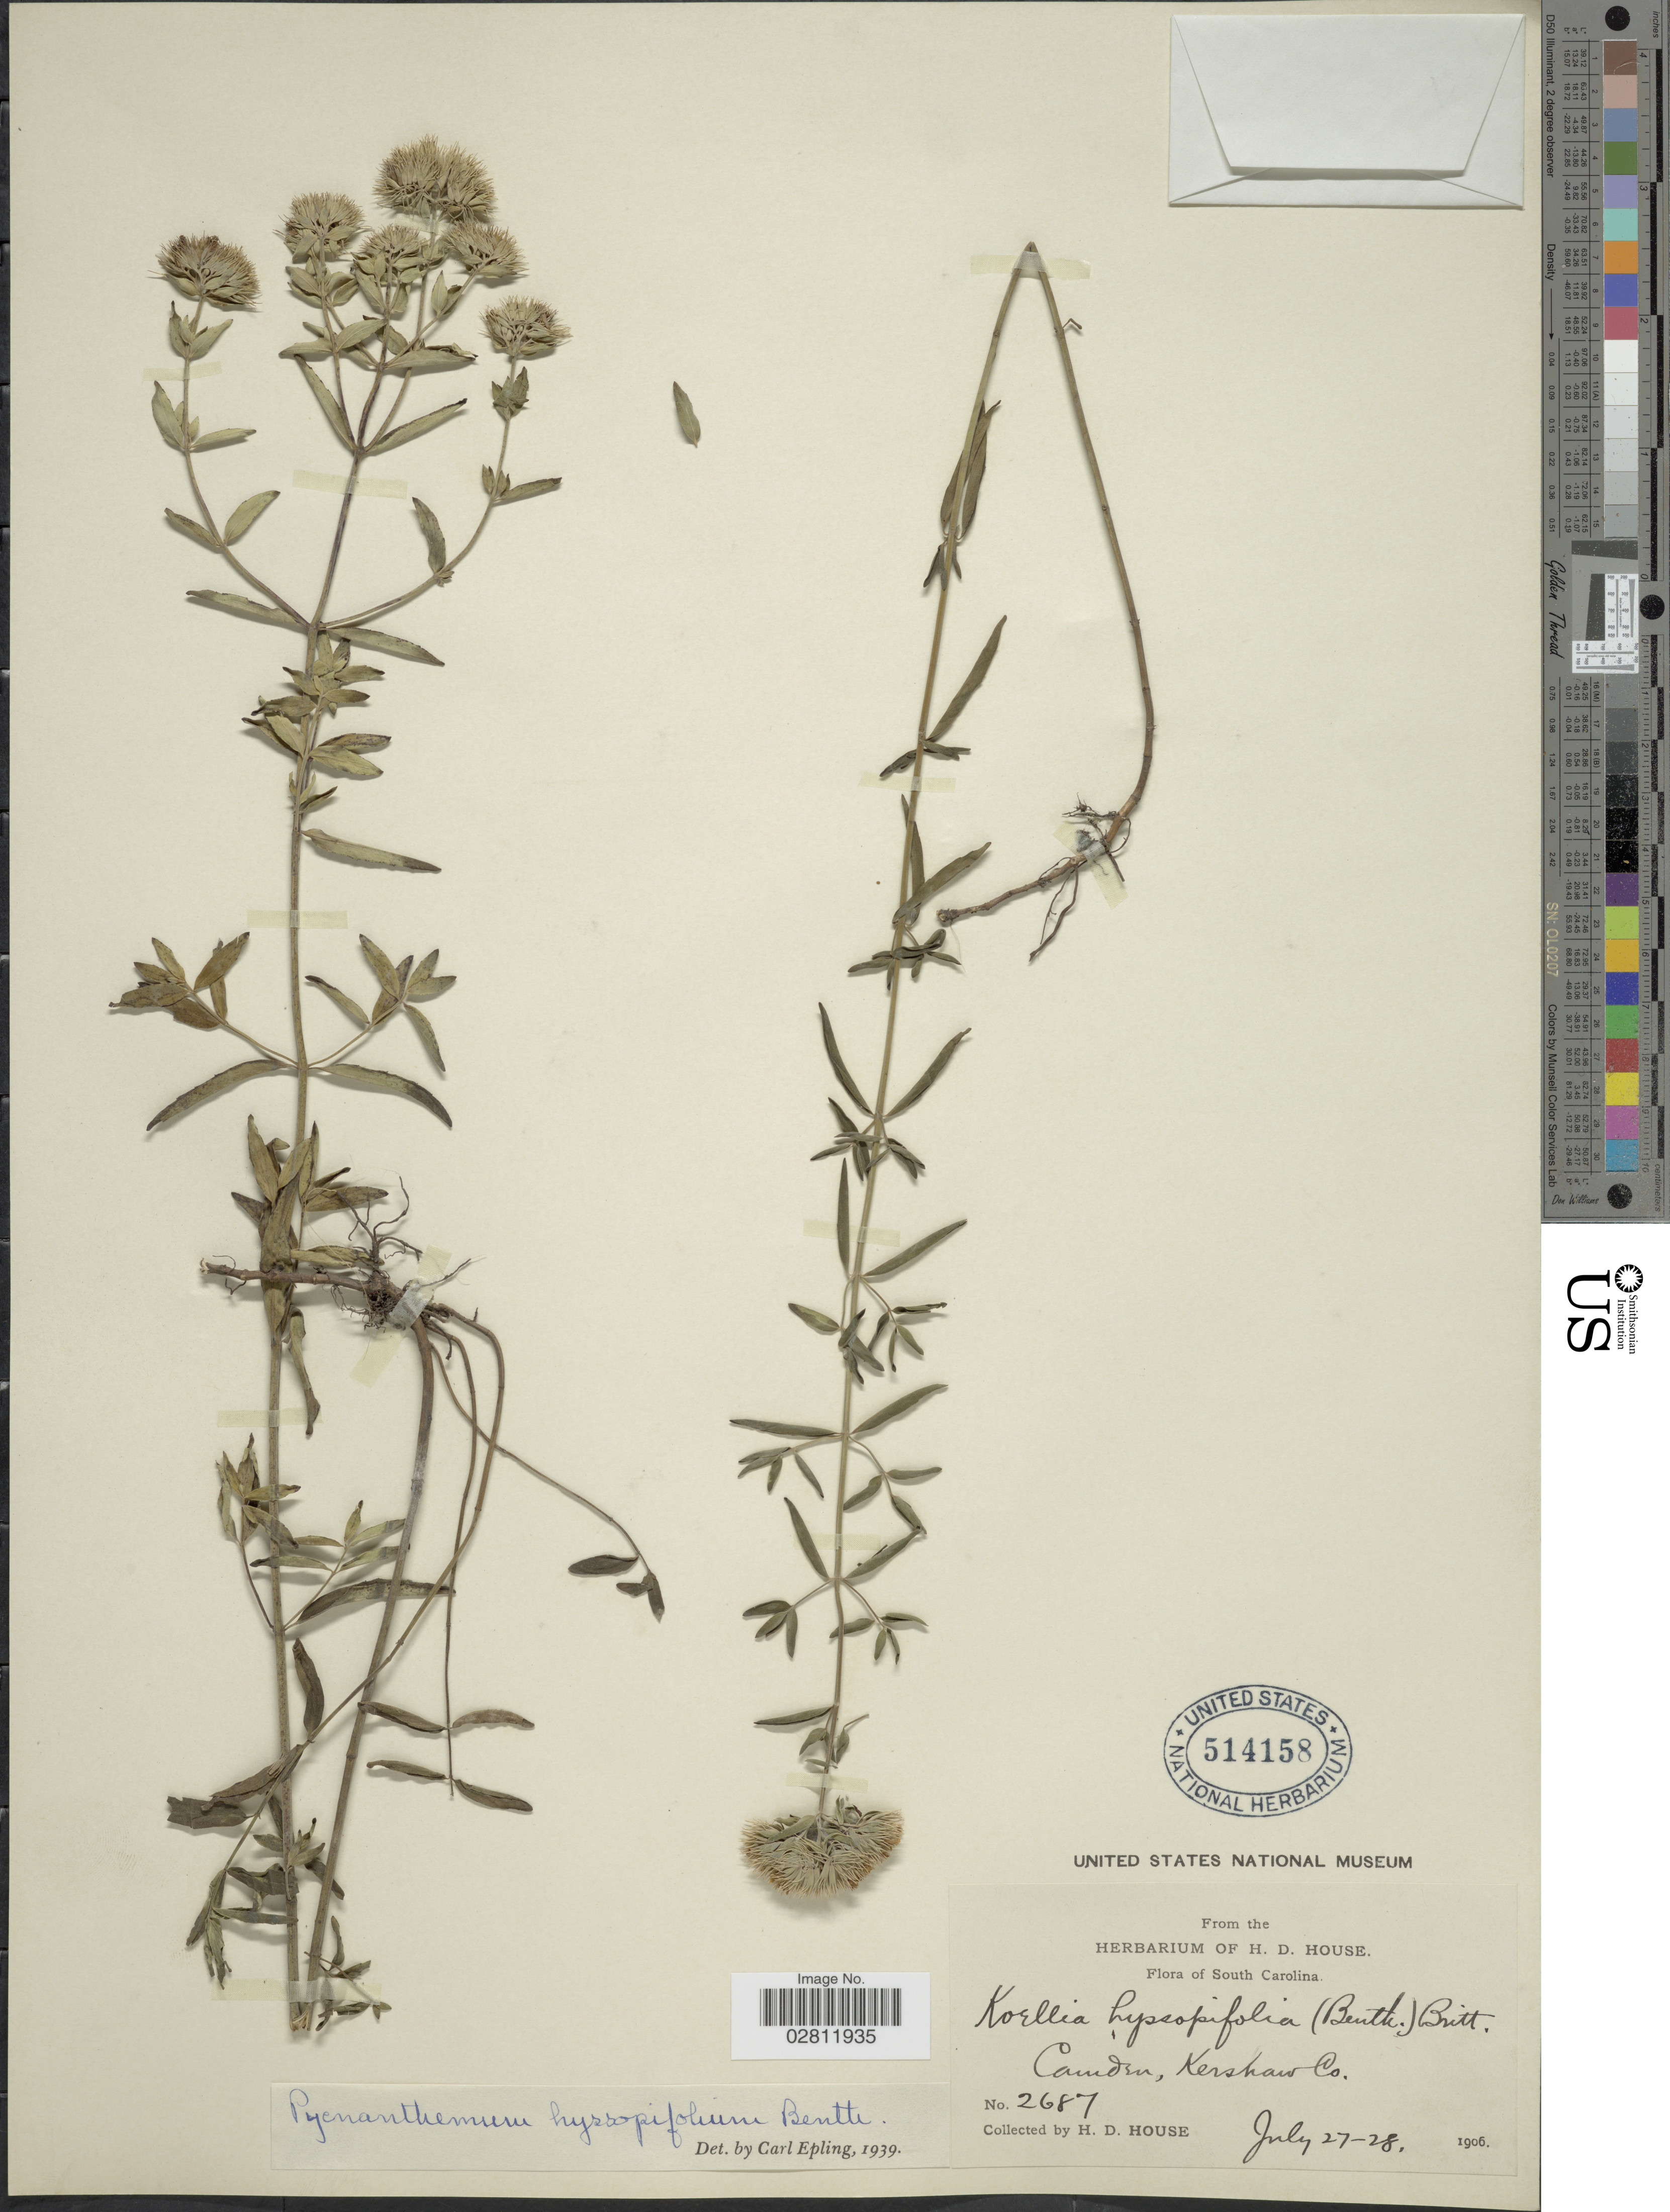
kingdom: Plantae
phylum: Tracheophyta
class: Magnoliopsida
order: Lamiales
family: Lamiaceae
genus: Pycnanthemum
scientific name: Pycnanthemum flexuosum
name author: (Walter) Britton, Stearns & Poggenb.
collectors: H. D. House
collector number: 2687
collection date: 1906-07-27/1906-07-28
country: United States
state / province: South Carolina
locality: Camden, Kershaw Co.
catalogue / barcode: US 514158